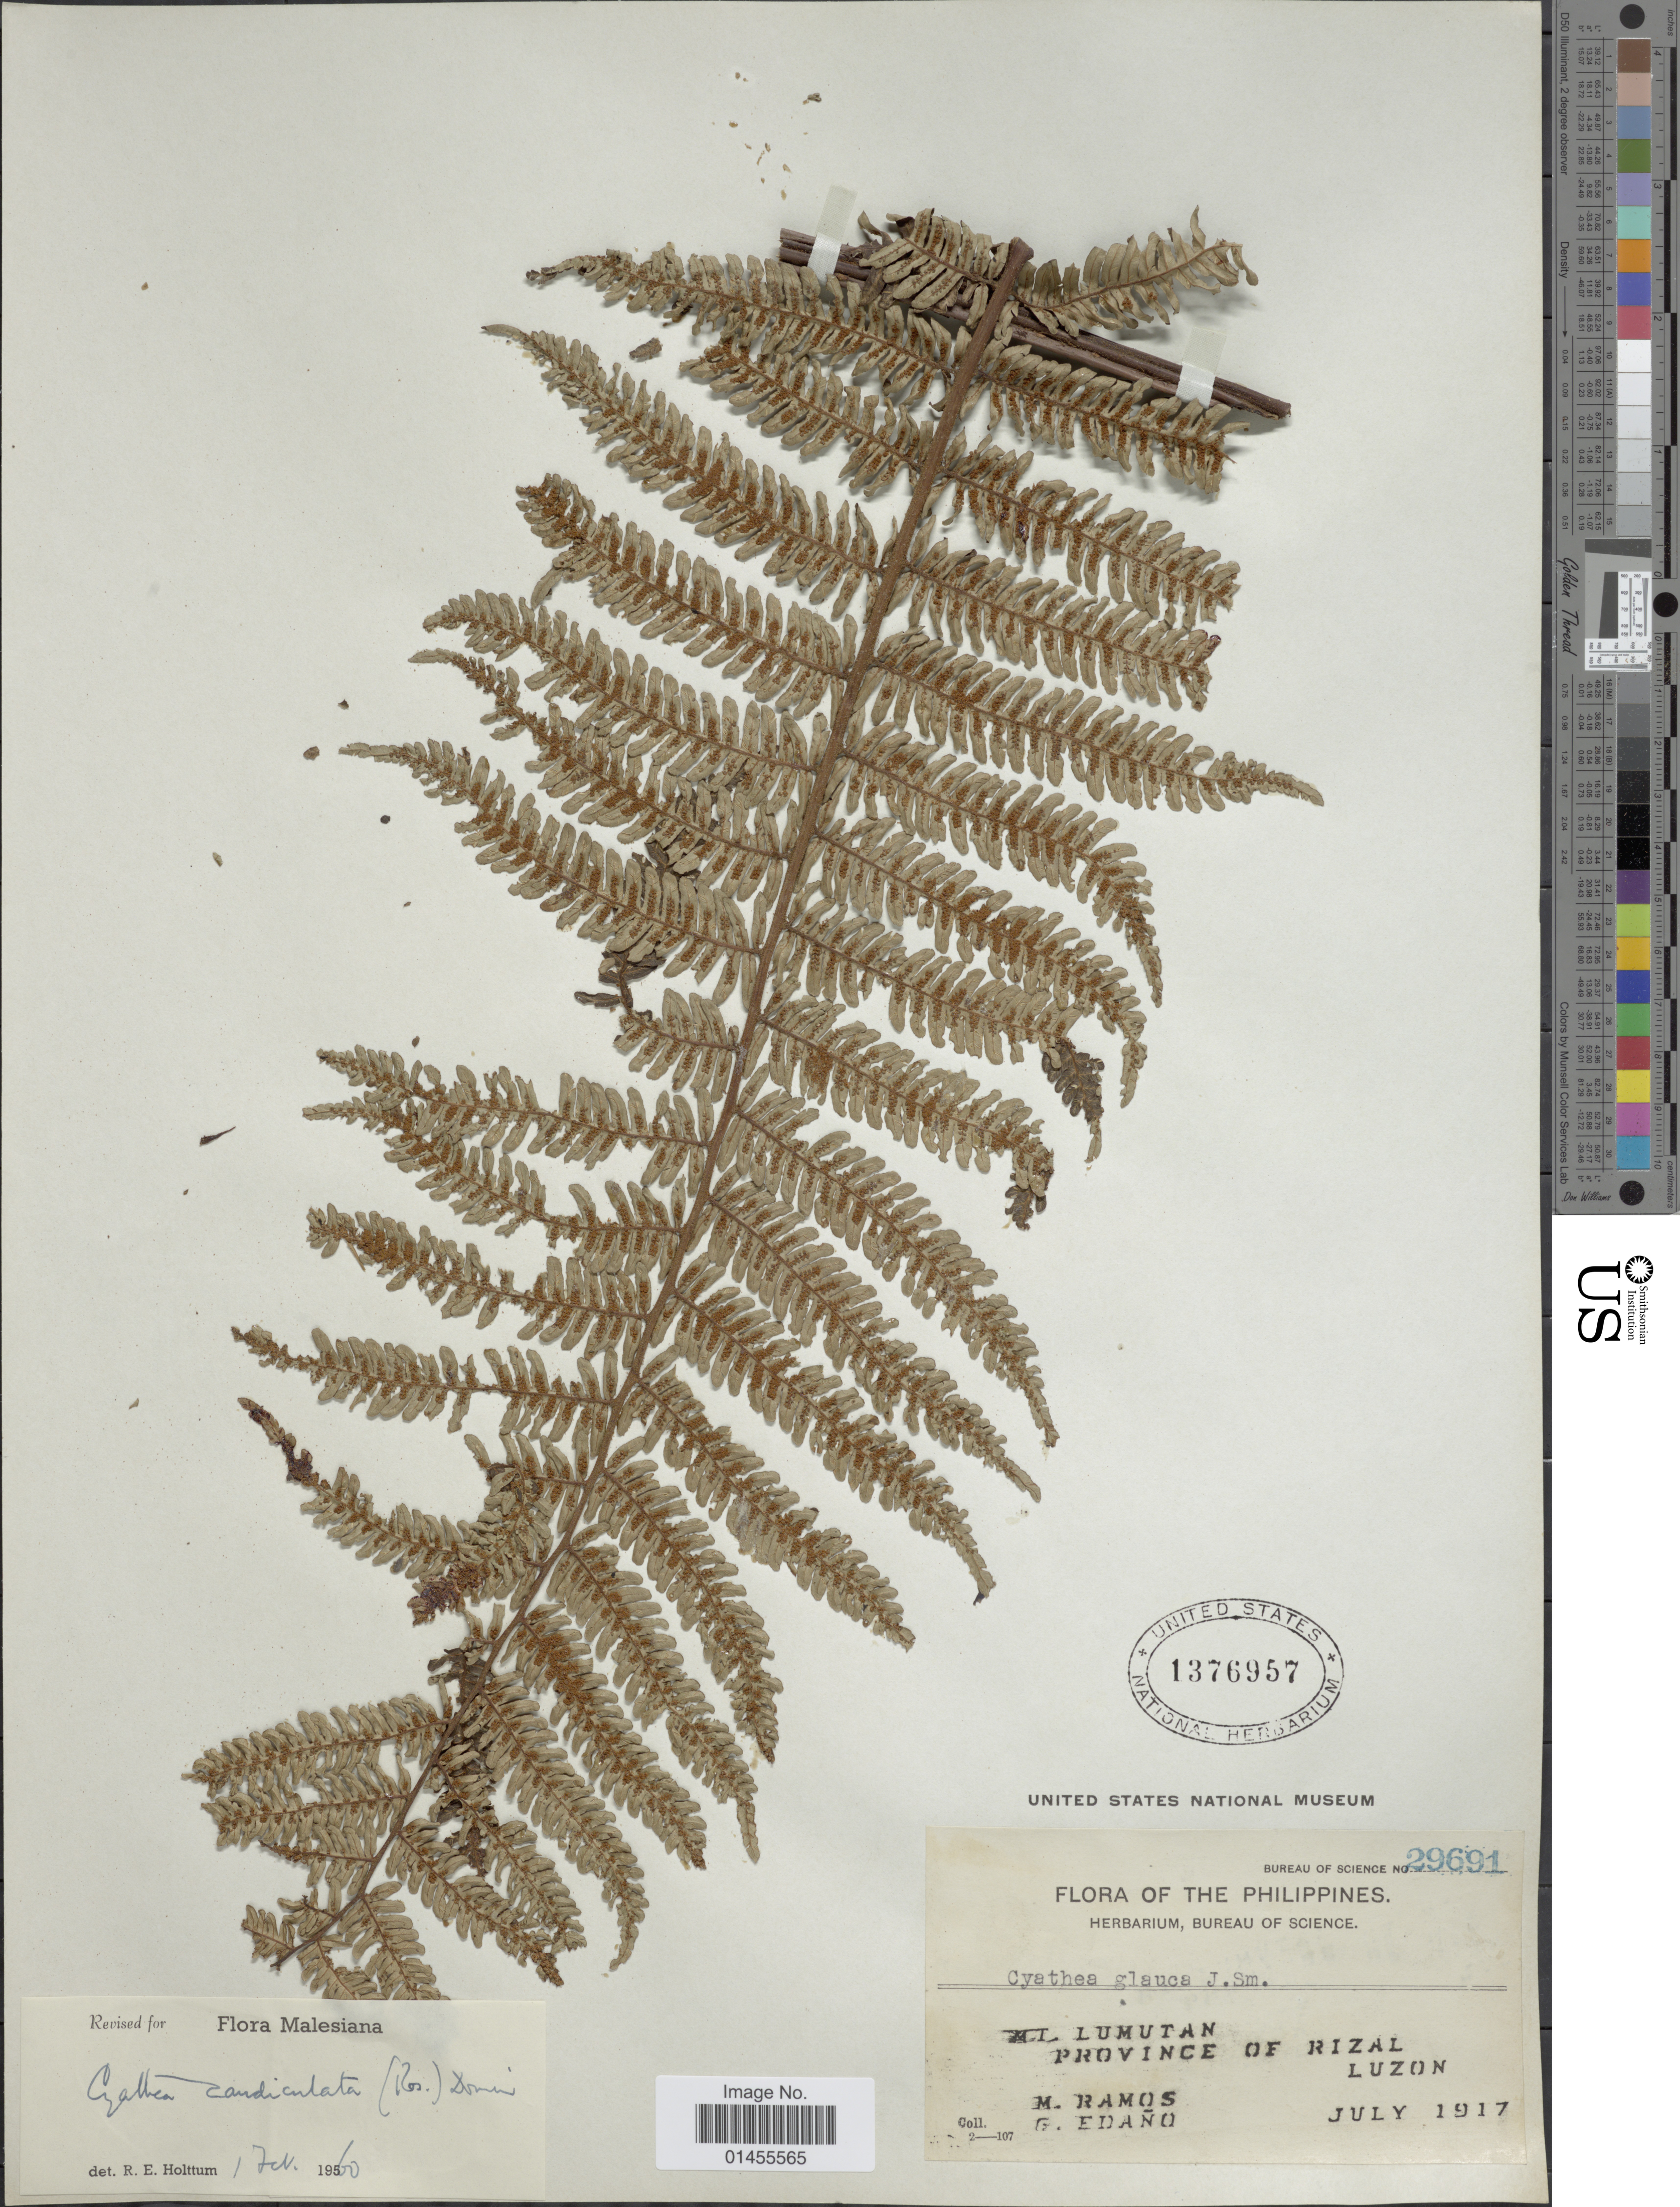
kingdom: Plantae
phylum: Tracheophyta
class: Polypodiopsida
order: Cyatheales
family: Cyatheaceae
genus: Alsophila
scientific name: Alsophila heterochlamydea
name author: (Copel.) R.M. Tryon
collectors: M. Ramos & G. Edaño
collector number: Bureau of Science 29691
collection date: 1917-07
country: Philippines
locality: Mt. Lumutan, Province of Rizal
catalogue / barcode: US 1376957